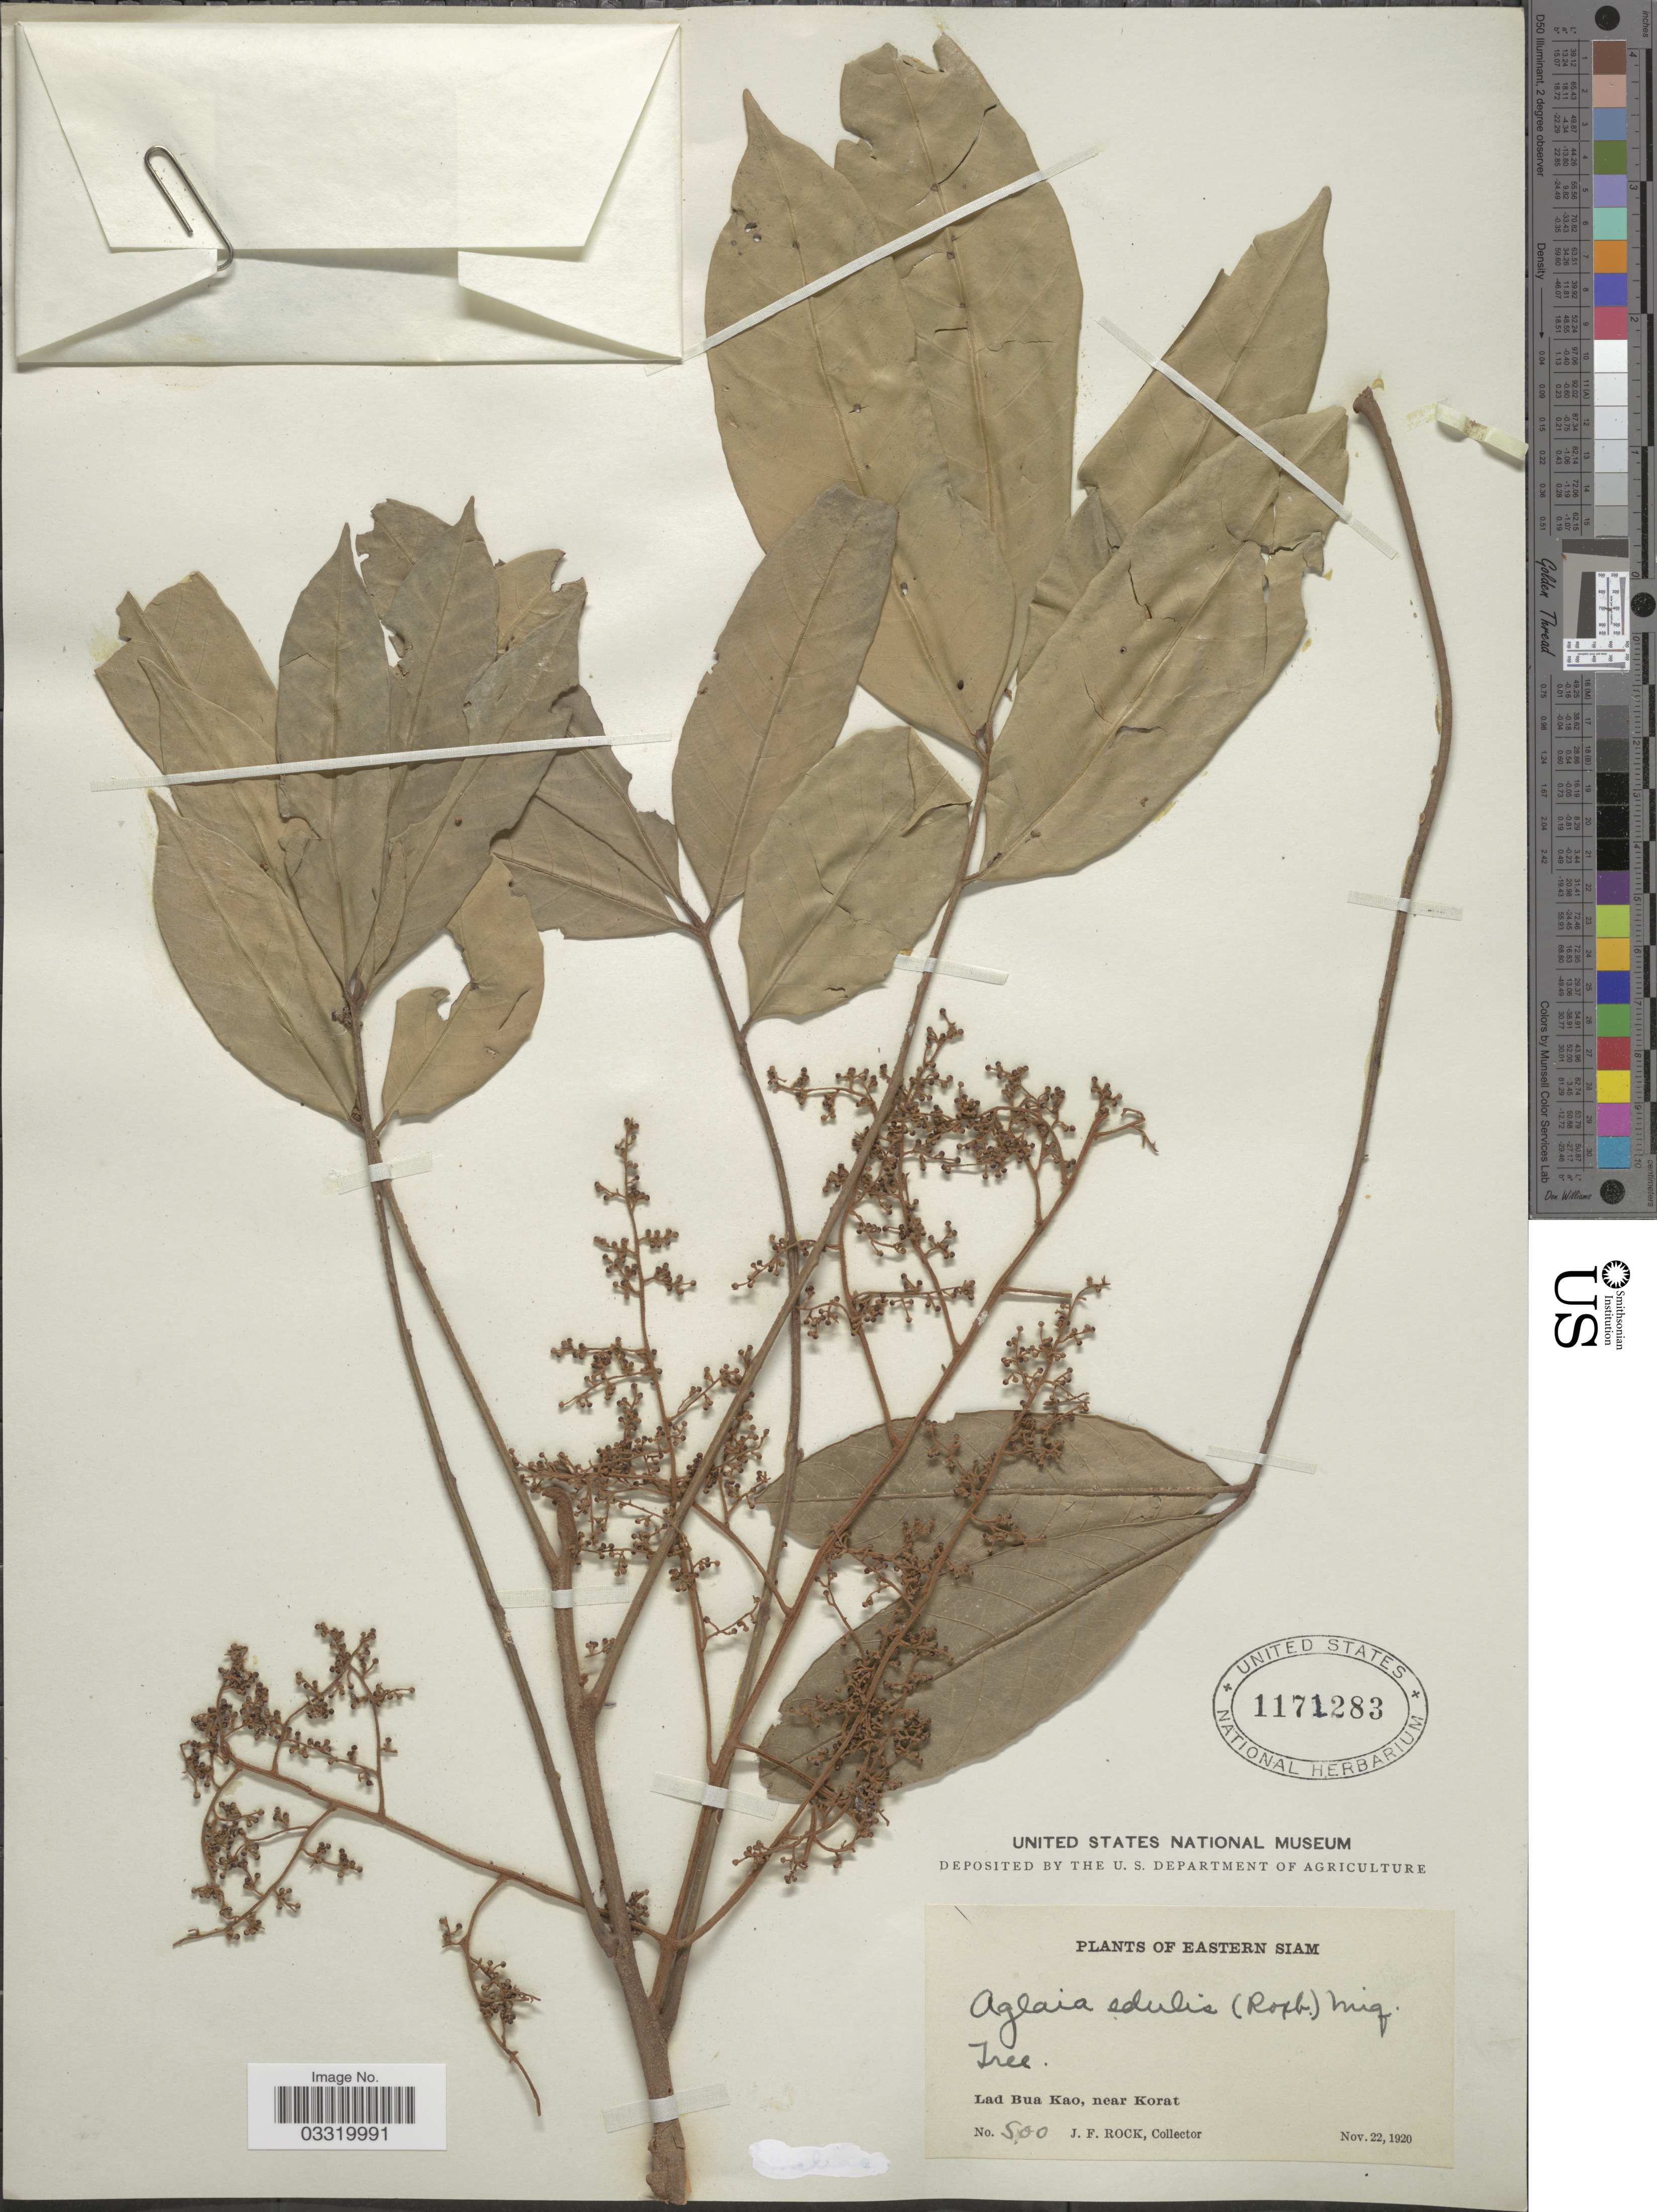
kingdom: Plantae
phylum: Tracheophyta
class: Magnoliopsida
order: Sapindales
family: Meliaceae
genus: Aglaia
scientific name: Aglaia edulis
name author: (Roxb.) Wall.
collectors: J. Rock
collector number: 500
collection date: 1920-11-22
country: Thailand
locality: Eastern Siam. Lad Bua Kao, near Korat.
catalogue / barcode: US 1171283